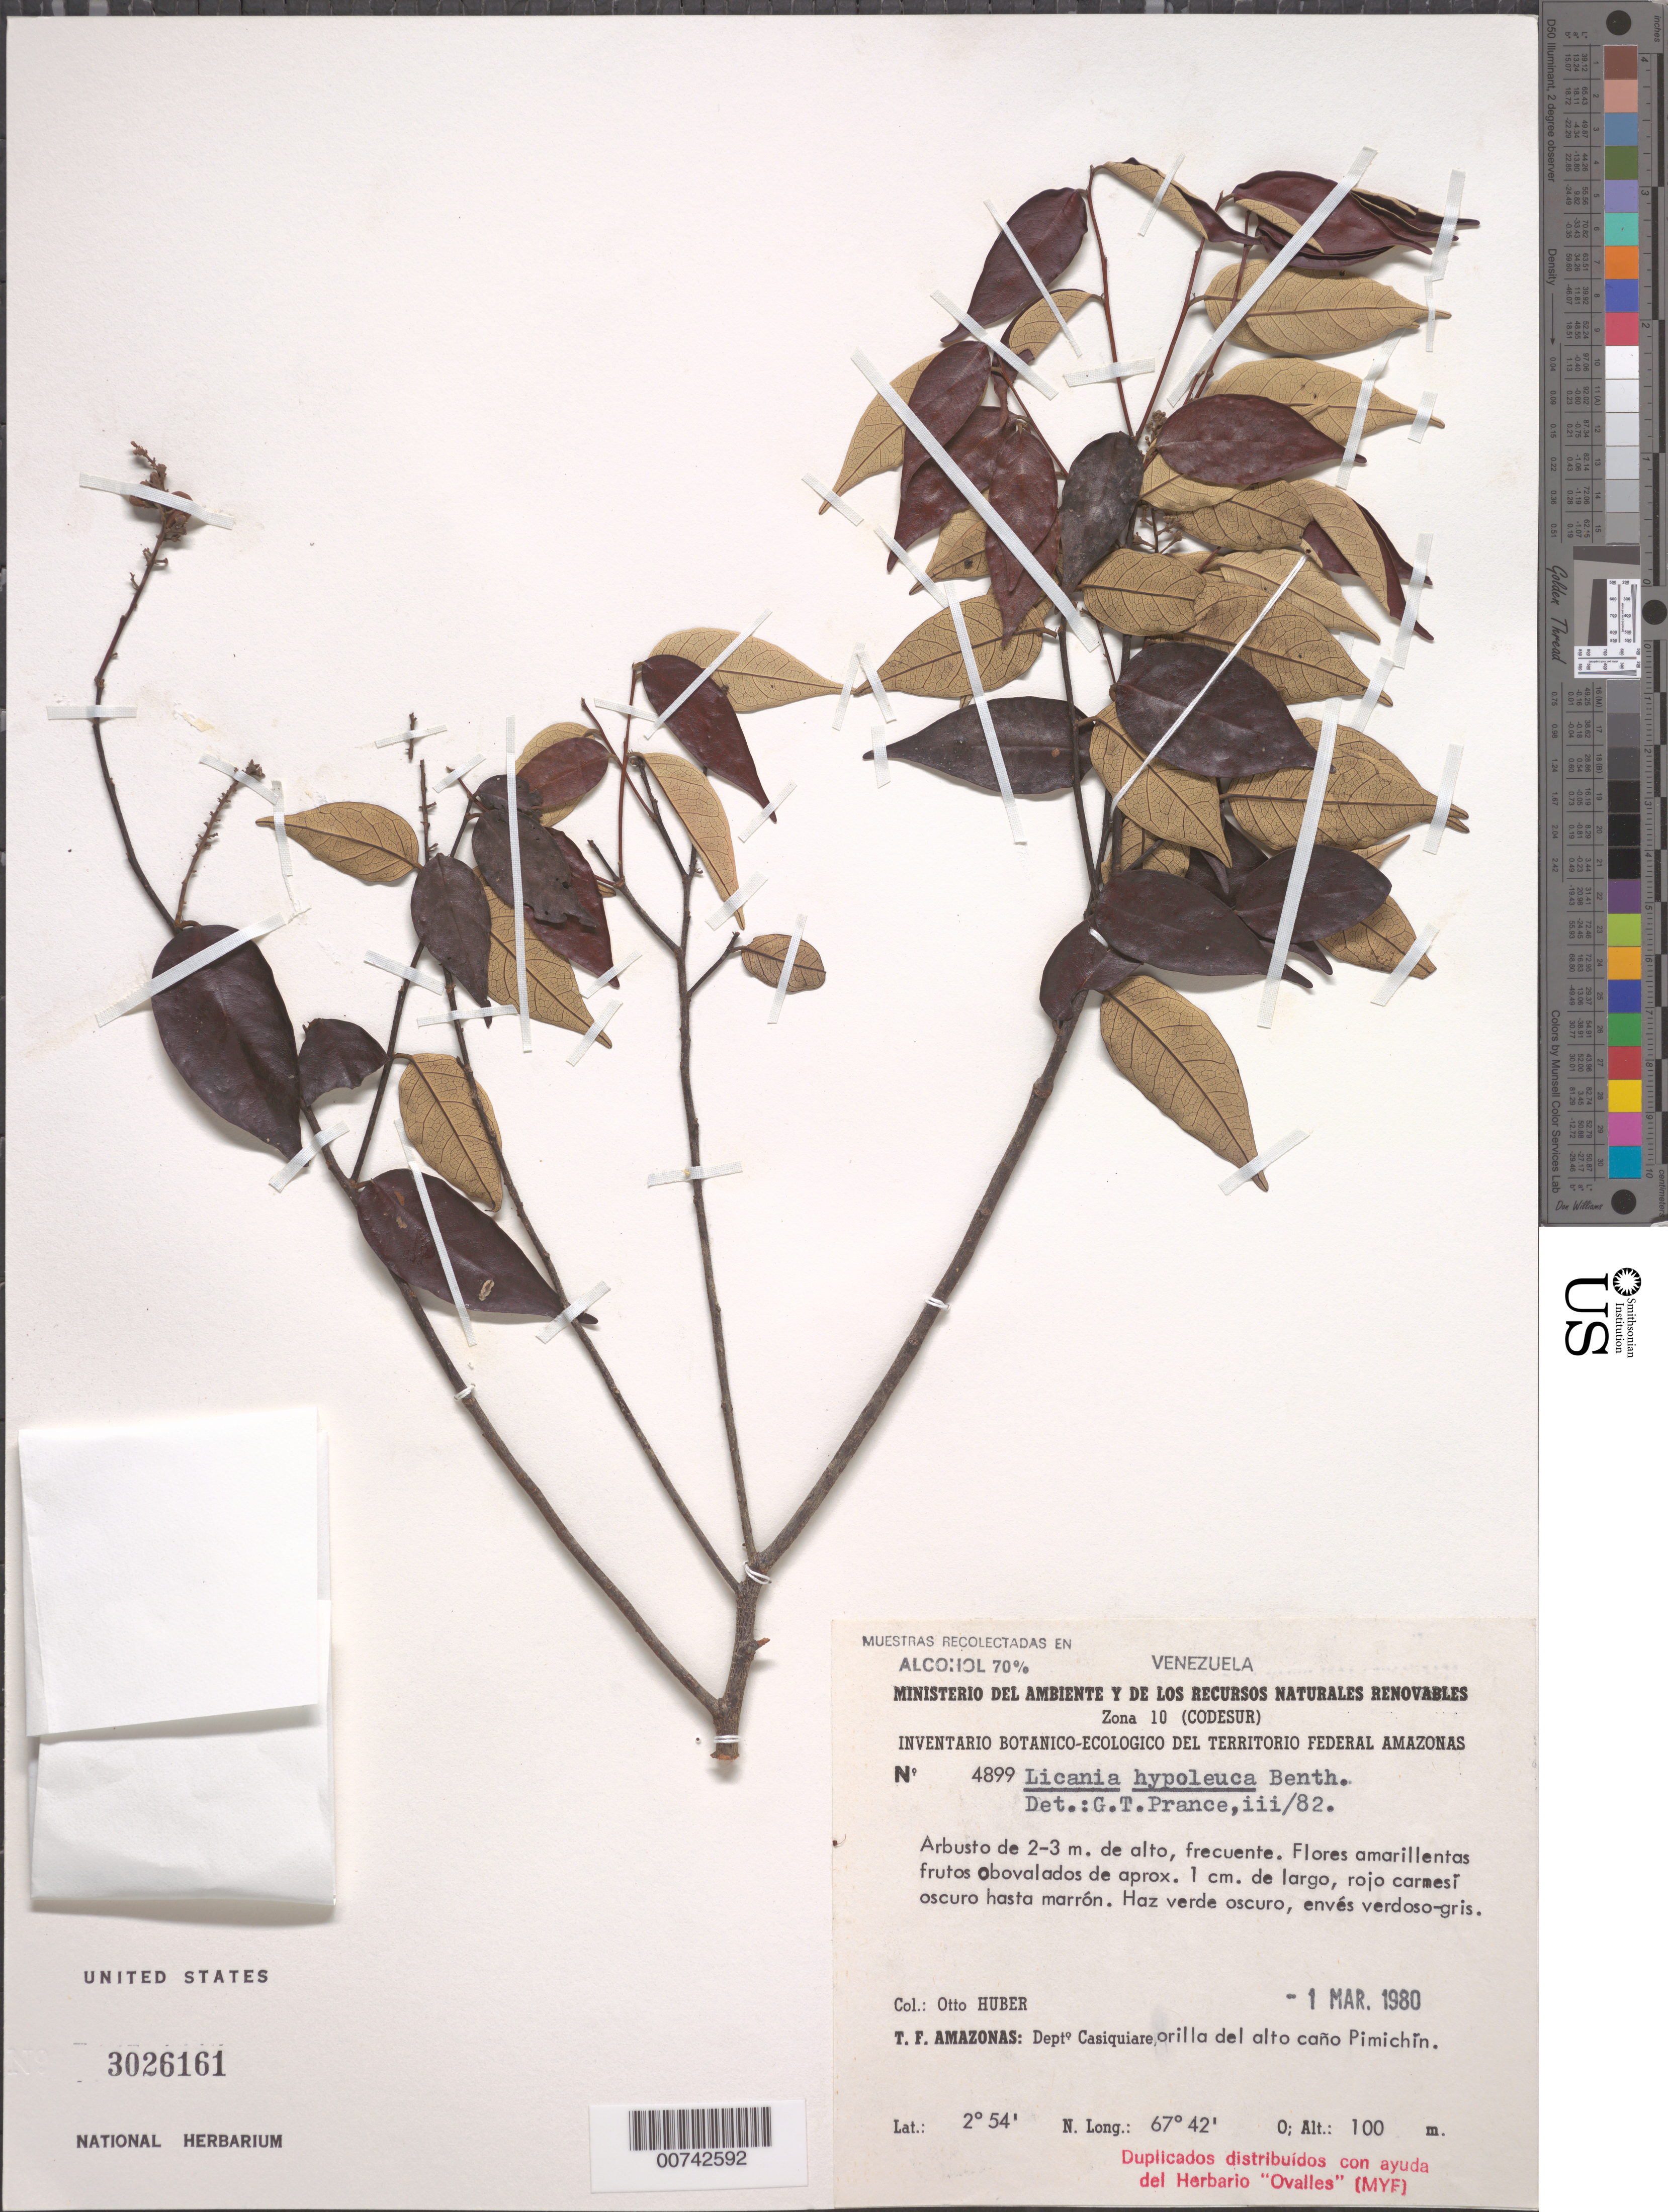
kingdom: Plantae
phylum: Tracheophyta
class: Magnoliopsida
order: Malpighiales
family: Chrysobalanaceae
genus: Licania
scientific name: Licania hypoleuca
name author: Benth.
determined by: Prance, G. T.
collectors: O. Huber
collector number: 4899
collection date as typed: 1-Mar-80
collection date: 1980-03-01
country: Venezuela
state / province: Amazonas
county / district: Maroa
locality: Caño Pimichin, alto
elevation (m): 100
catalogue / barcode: US 3026161